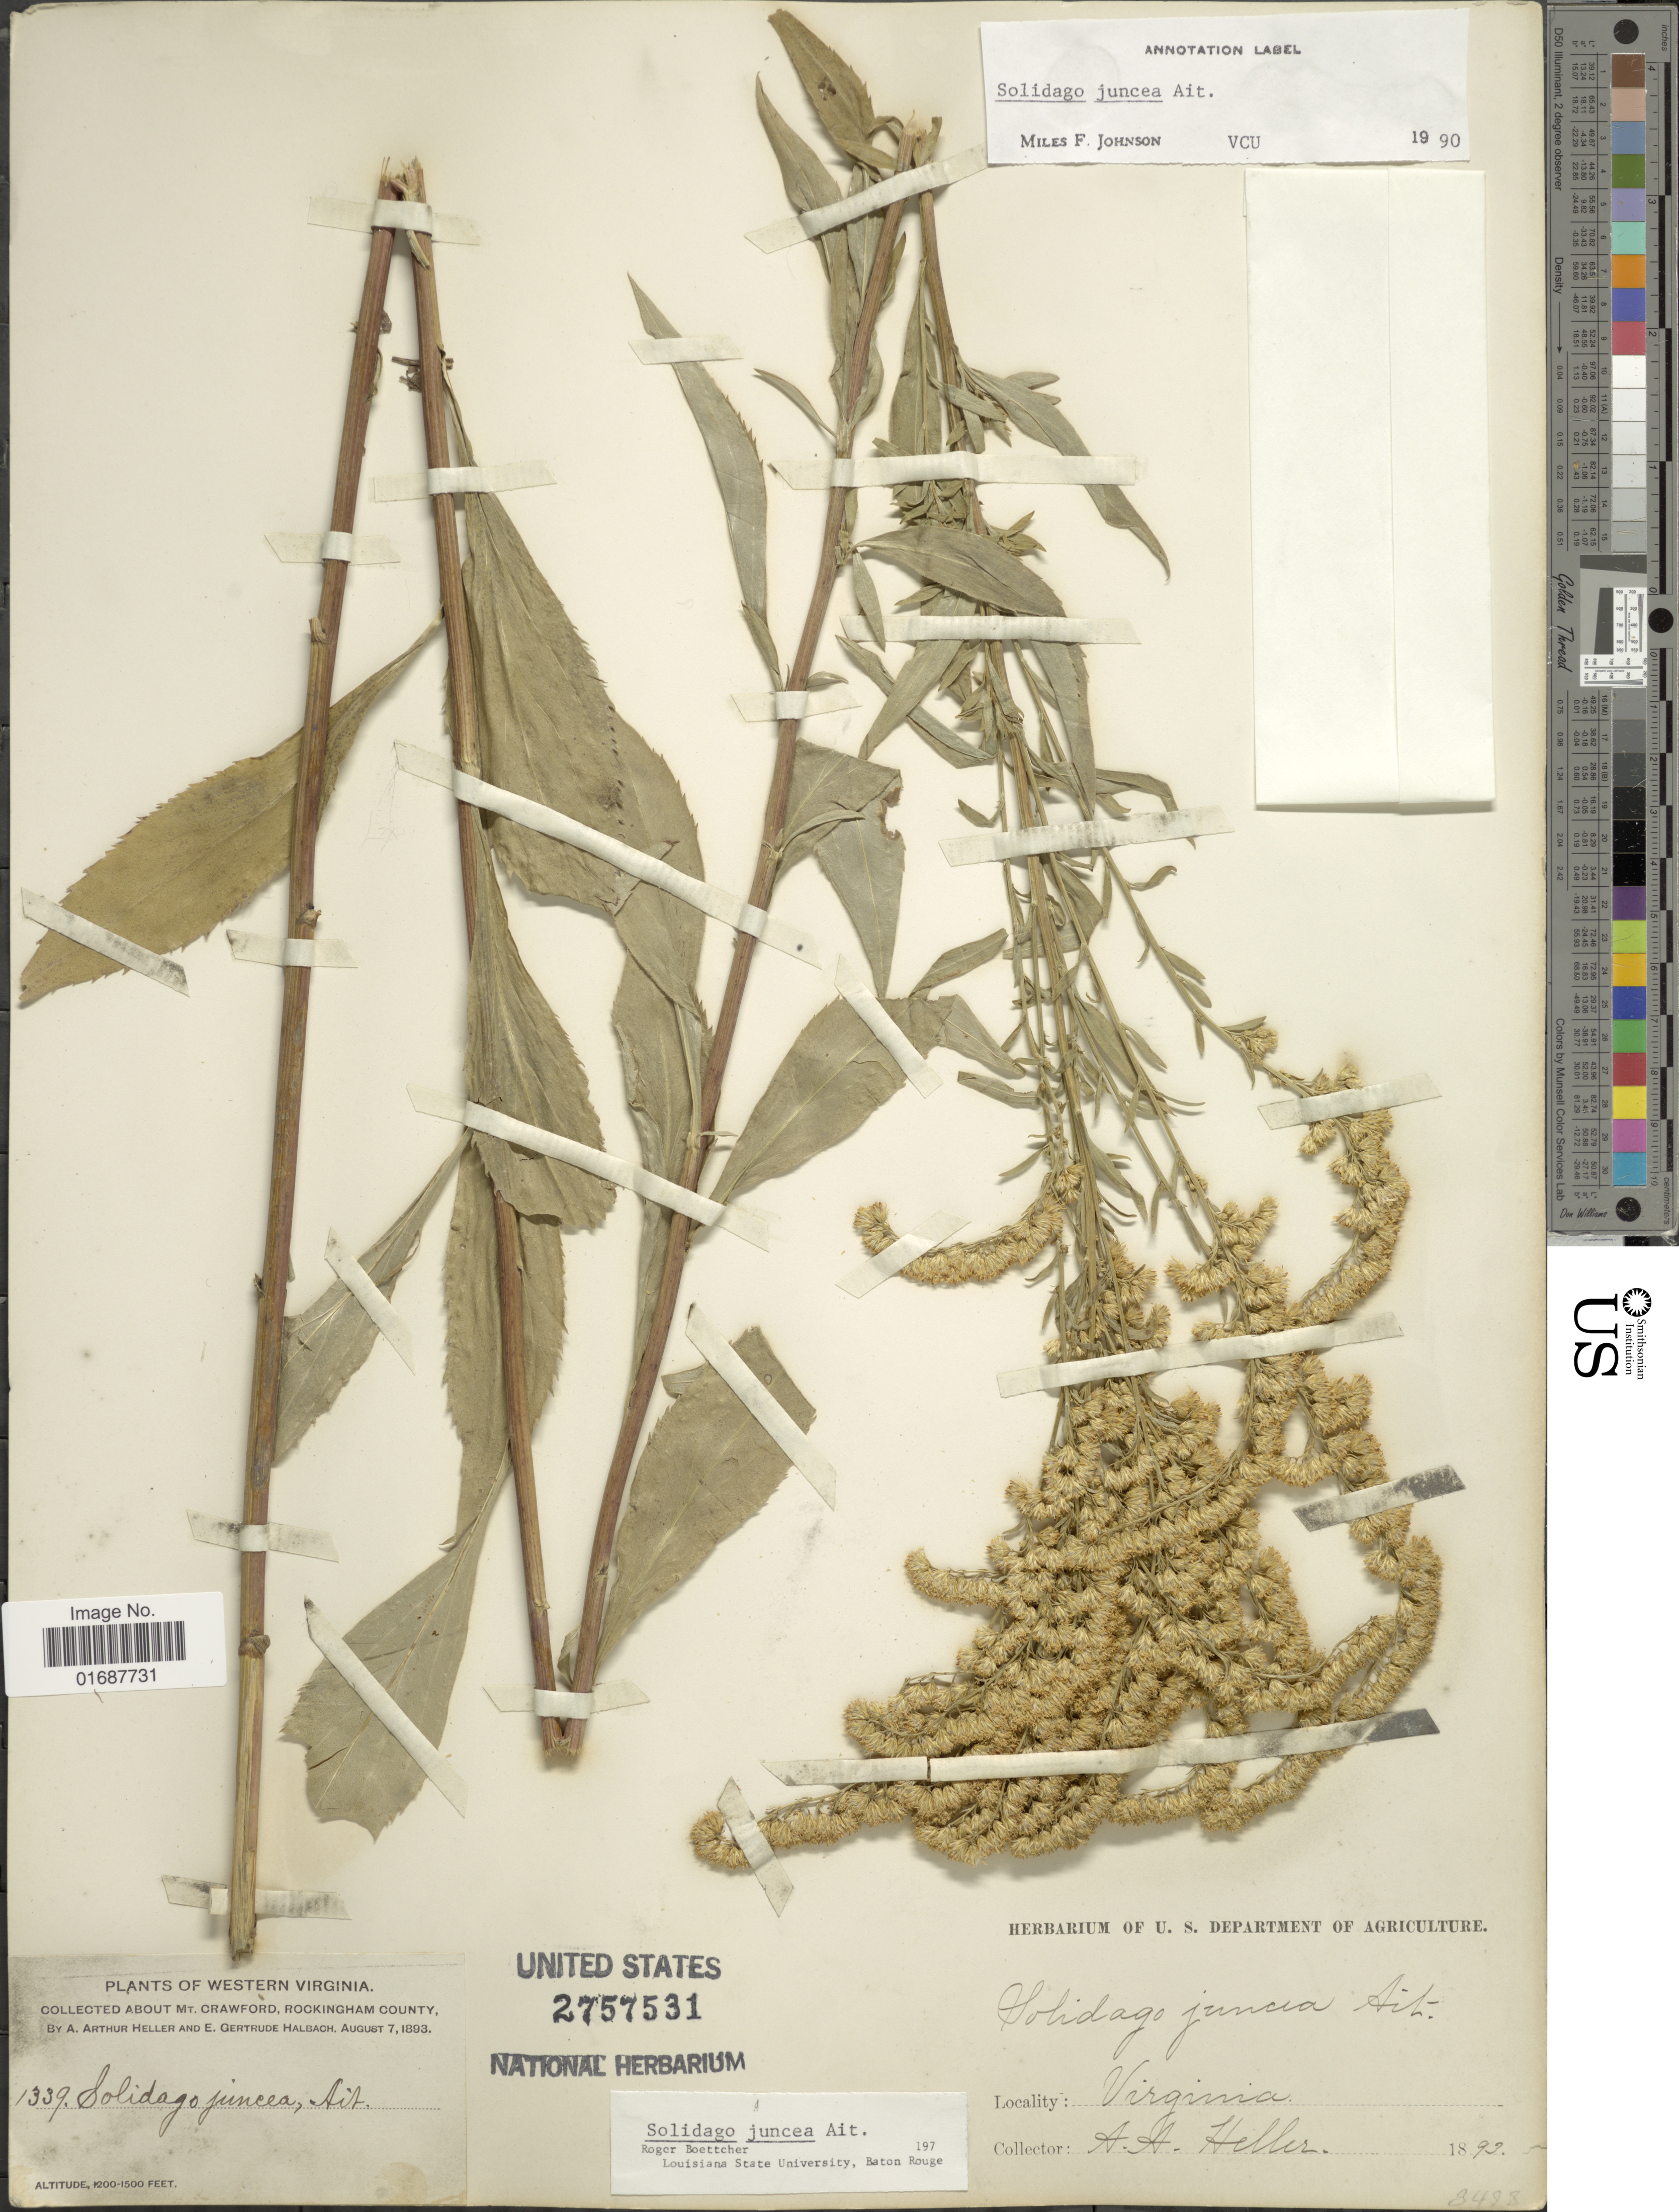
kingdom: Plantae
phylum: Tracheophyta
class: Magnoliopsida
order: Asterales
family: Asteraceae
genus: Solidago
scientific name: Solidago juncea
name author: Aiton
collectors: A. A. Heller & E. G. Halbach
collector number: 1339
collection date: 1893-08-07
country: United States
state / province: Virginia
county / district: Rockingham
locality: Western Virginia. Mt. Crawford, Rockingham County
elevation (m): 366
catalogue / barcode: US 2757531